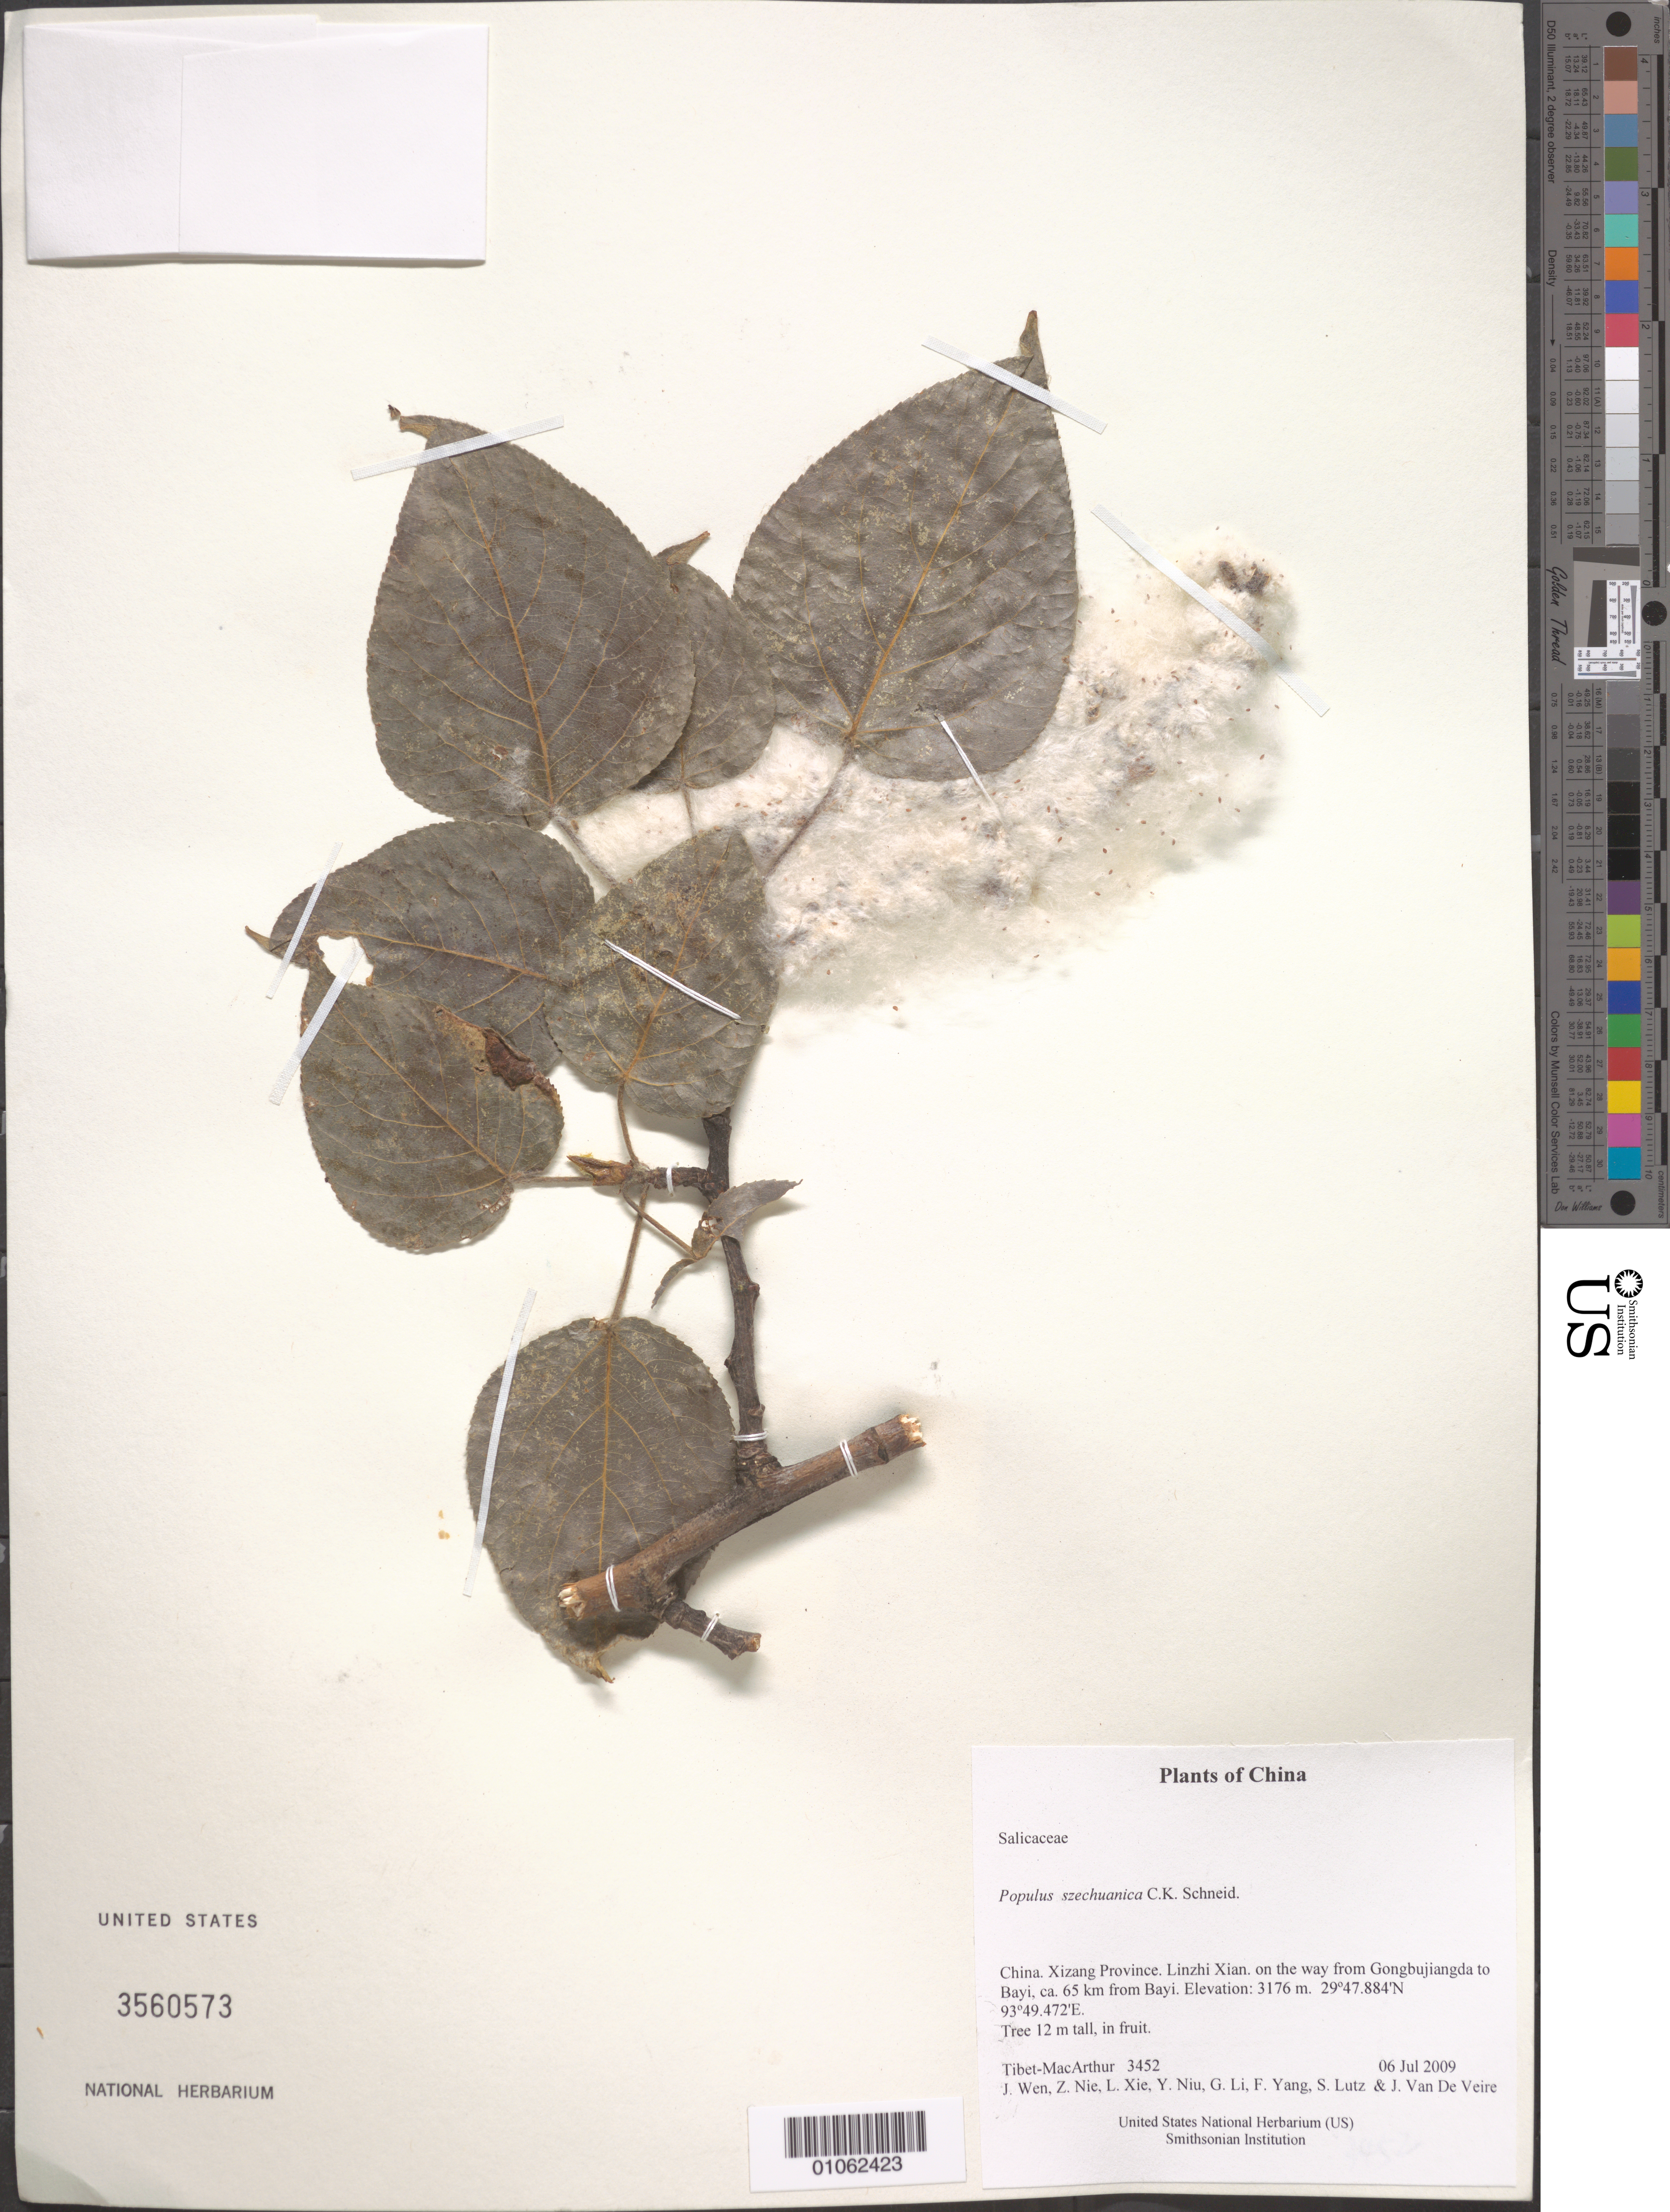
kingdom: Plantae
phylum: Tracheophyta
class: Magnoliopsida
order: Malpighiales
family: Salicaceae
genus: Populus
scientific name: Populus szechuanica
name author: C.K. Schneid.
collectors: Tibet-MacArthur, J. Wen, Z. Nie, L. Xie, Y. Niu, G. Li, F. Yang, S. Lutz & J. Van De Veire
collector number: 3452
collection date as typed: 06 Jul 2009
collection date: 2009-07-06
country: China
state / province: Xizang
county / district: Linzhi Xian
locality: on the way from Gongbujiangda to Bayi, ca. 65 km from Bayi.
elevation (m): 3176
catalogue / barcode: US 3560573